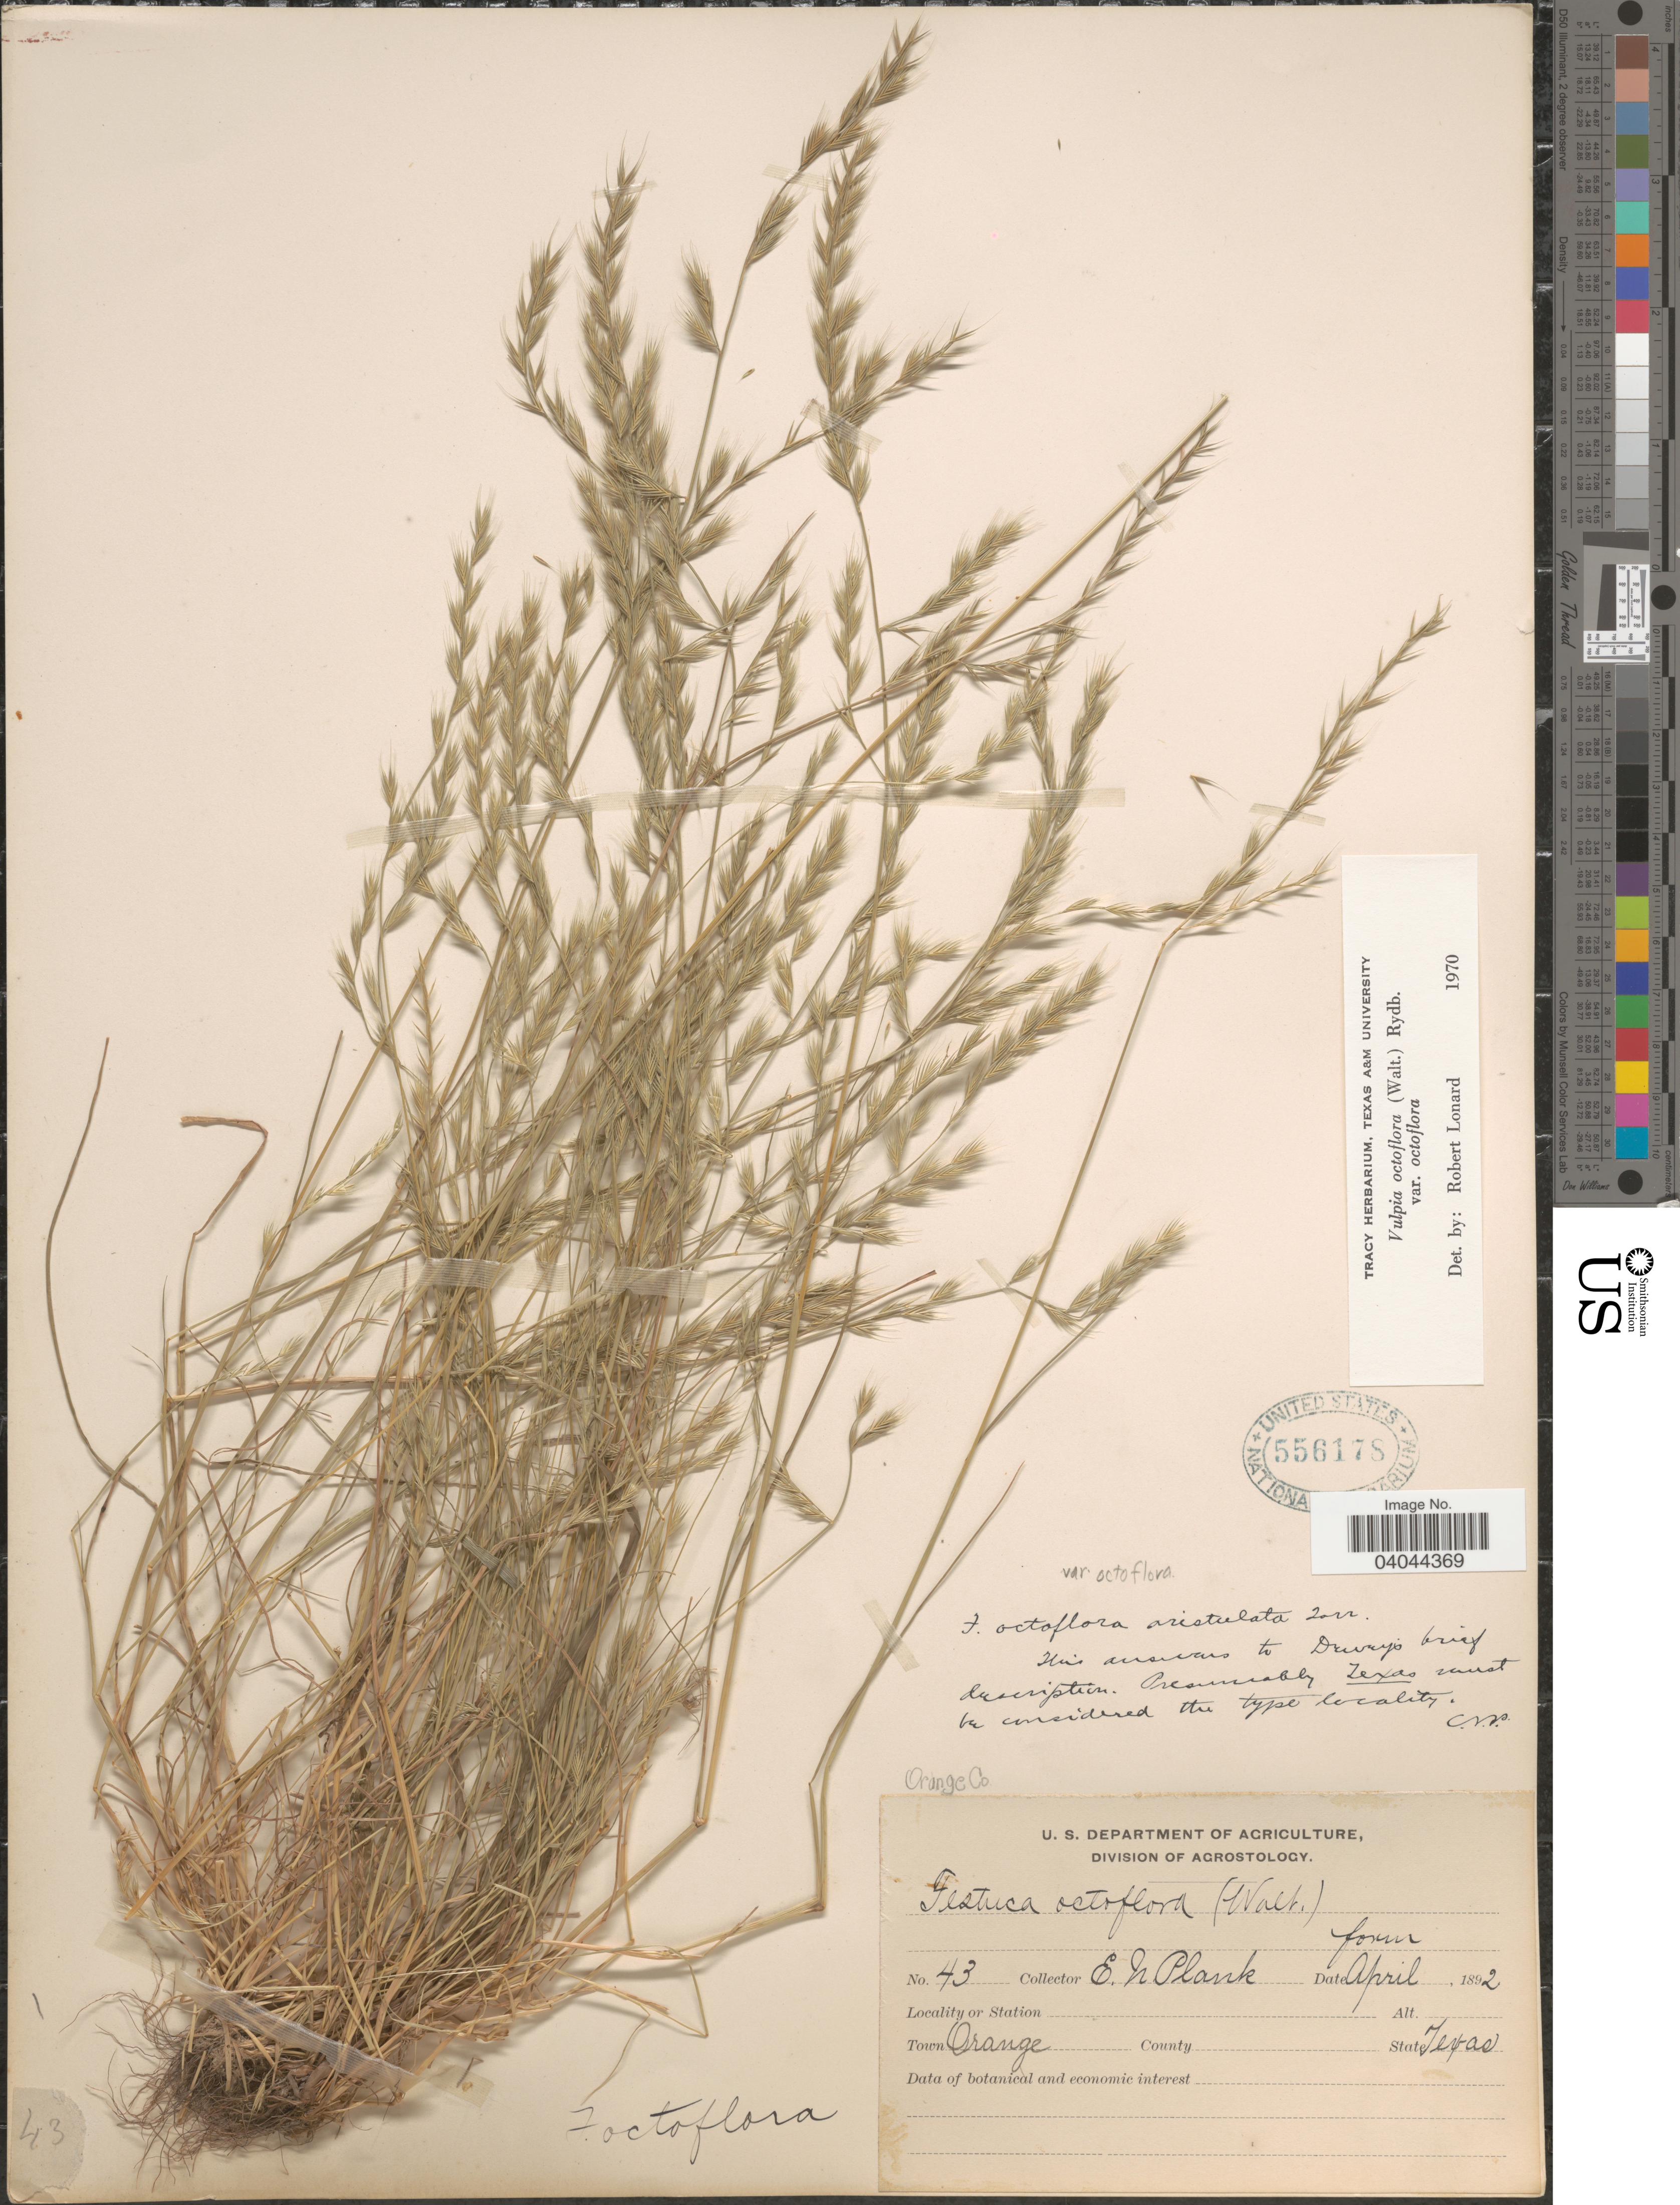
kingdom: Plantae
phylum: Tracheophyta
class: Liliopsida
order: Poales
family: Poaceae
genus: Festuca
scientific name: Festuca octoflora var. octoflora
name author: Walter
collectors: E. Plank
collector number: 43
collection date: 1892-04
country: United States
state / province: Texas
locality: Town Orange. Orange Co.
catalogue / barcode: US 556178